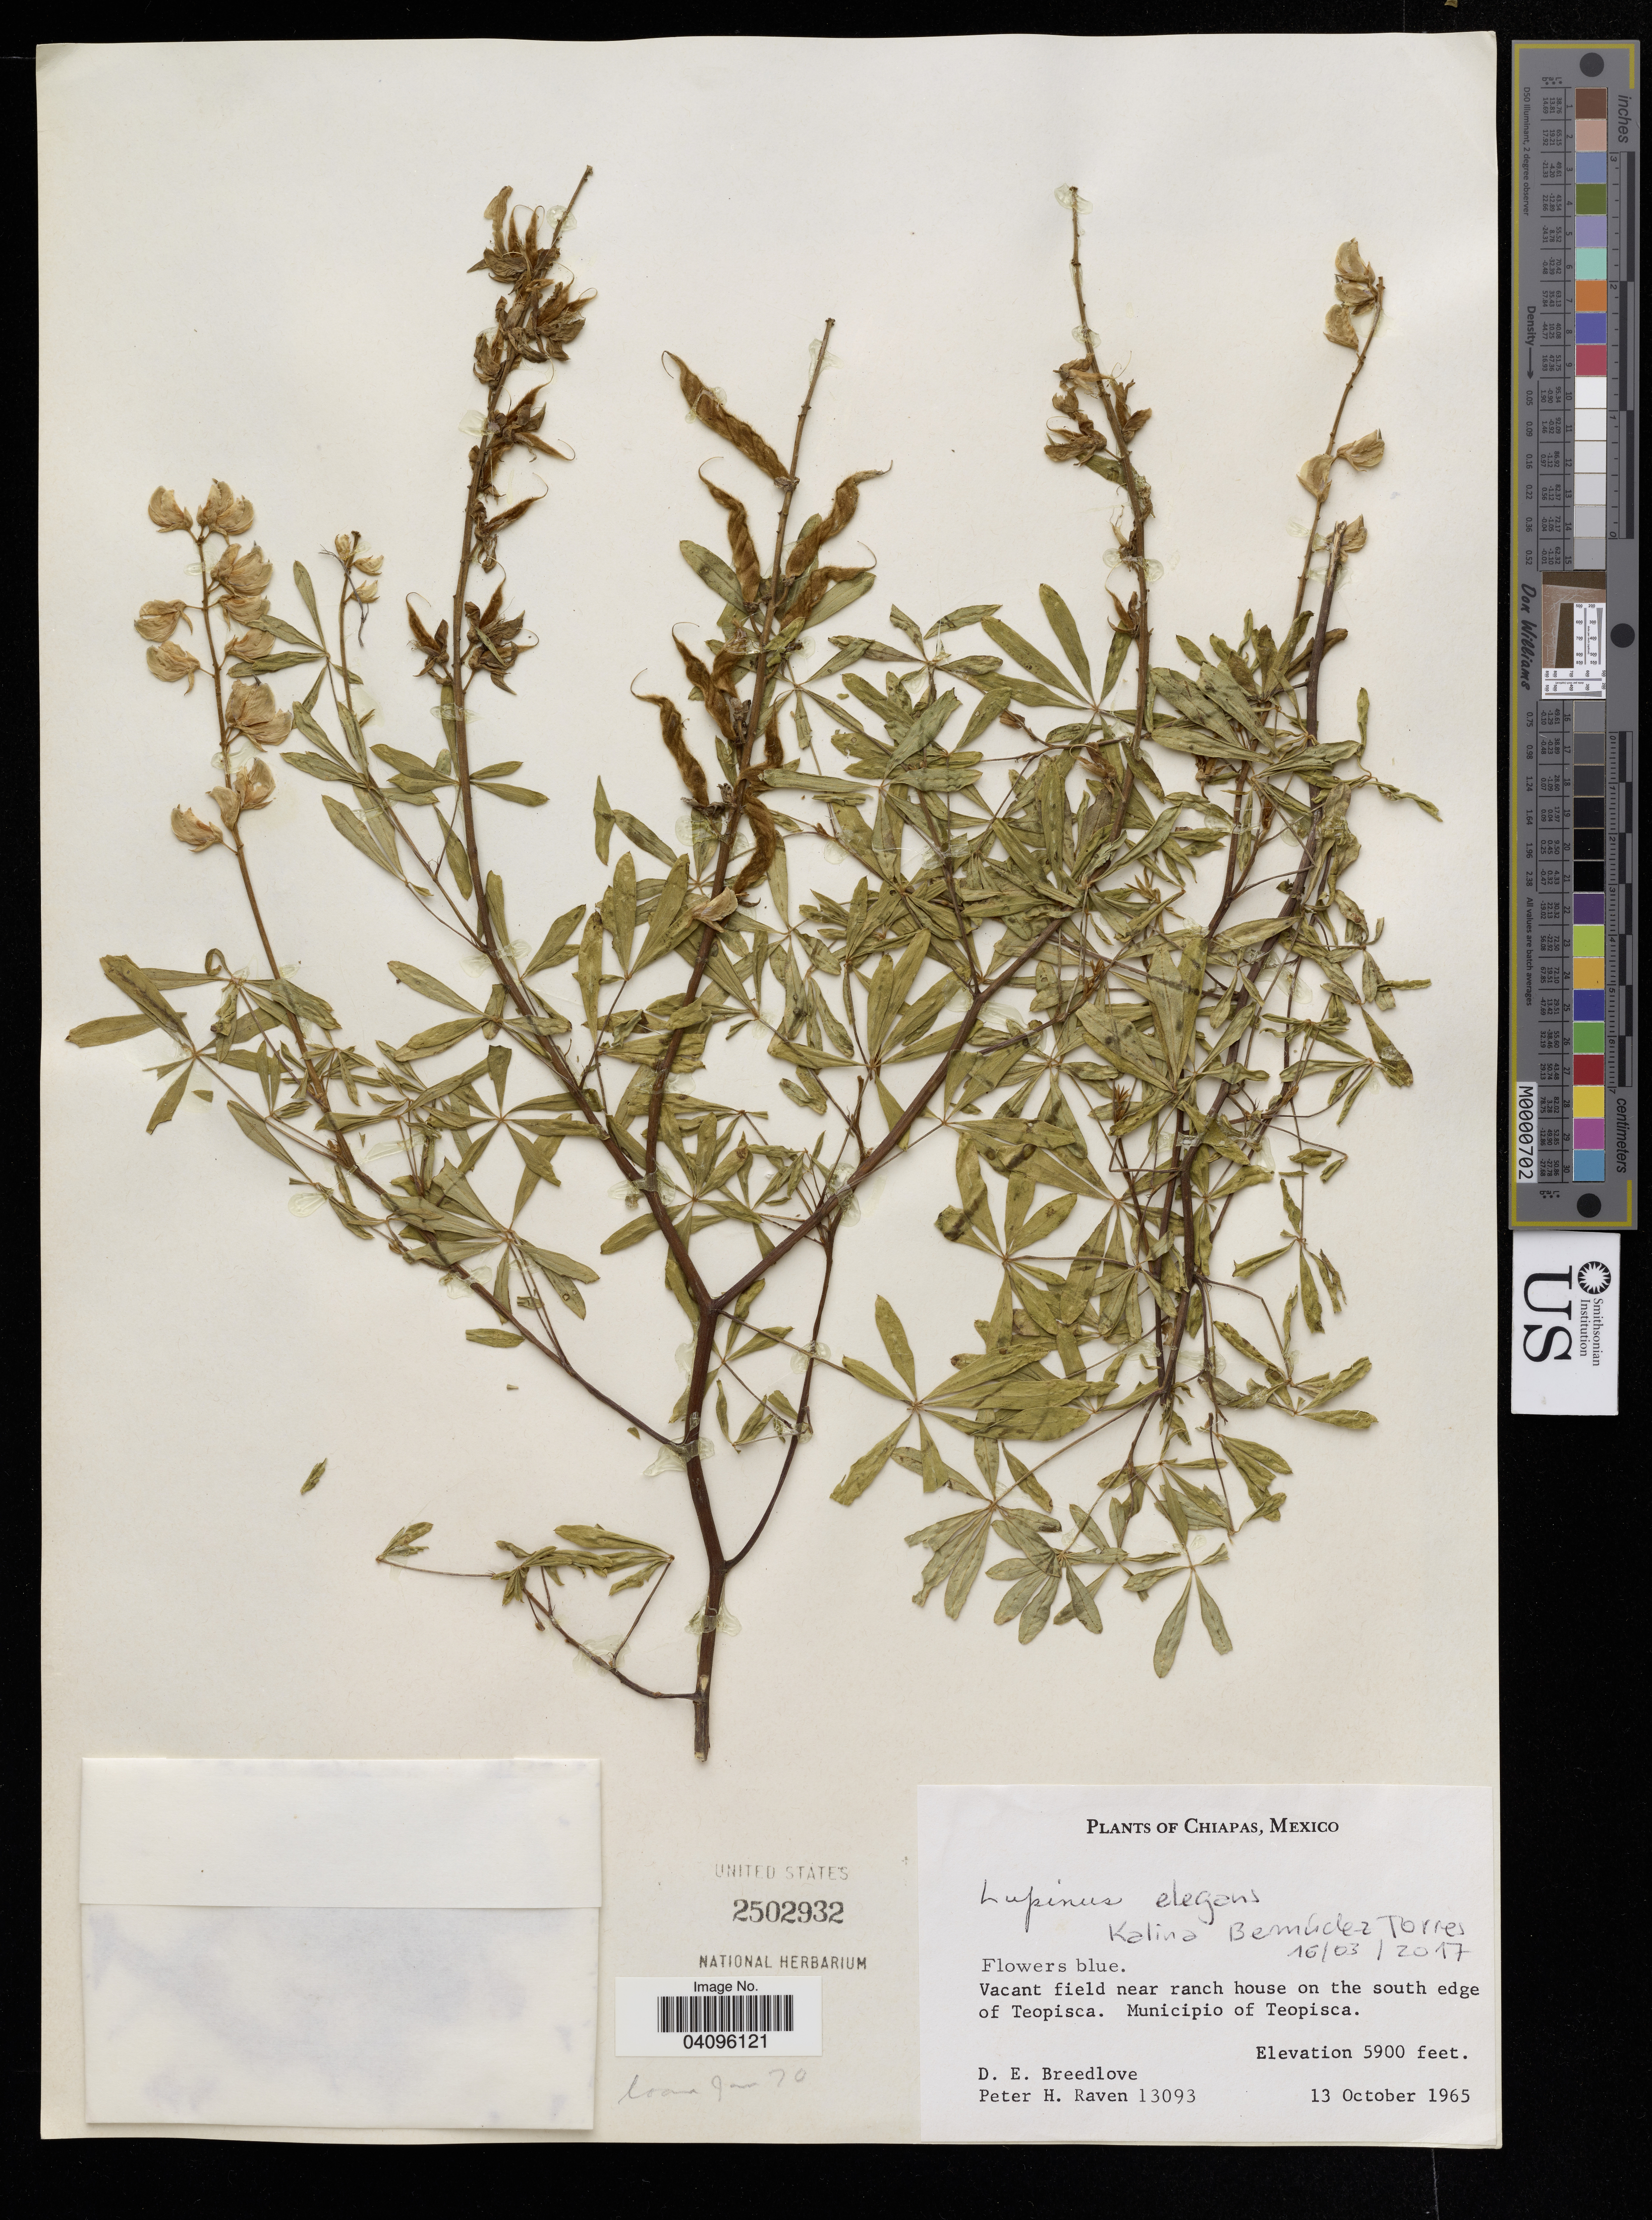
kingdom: Plantae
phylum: Tracheophyta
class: Magnoliopsida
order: Fabales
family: Fabaceae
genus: Lupinus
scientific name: Lupinus elegans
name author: Kunth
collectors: D. E. Breedlove & P. Raven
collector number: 13093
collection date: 1964-10-13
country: Mexico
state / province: Chiapas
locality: The south edge of Teopisca. Municipio of Teopisca.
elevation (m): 1798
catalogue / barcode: US 2502932